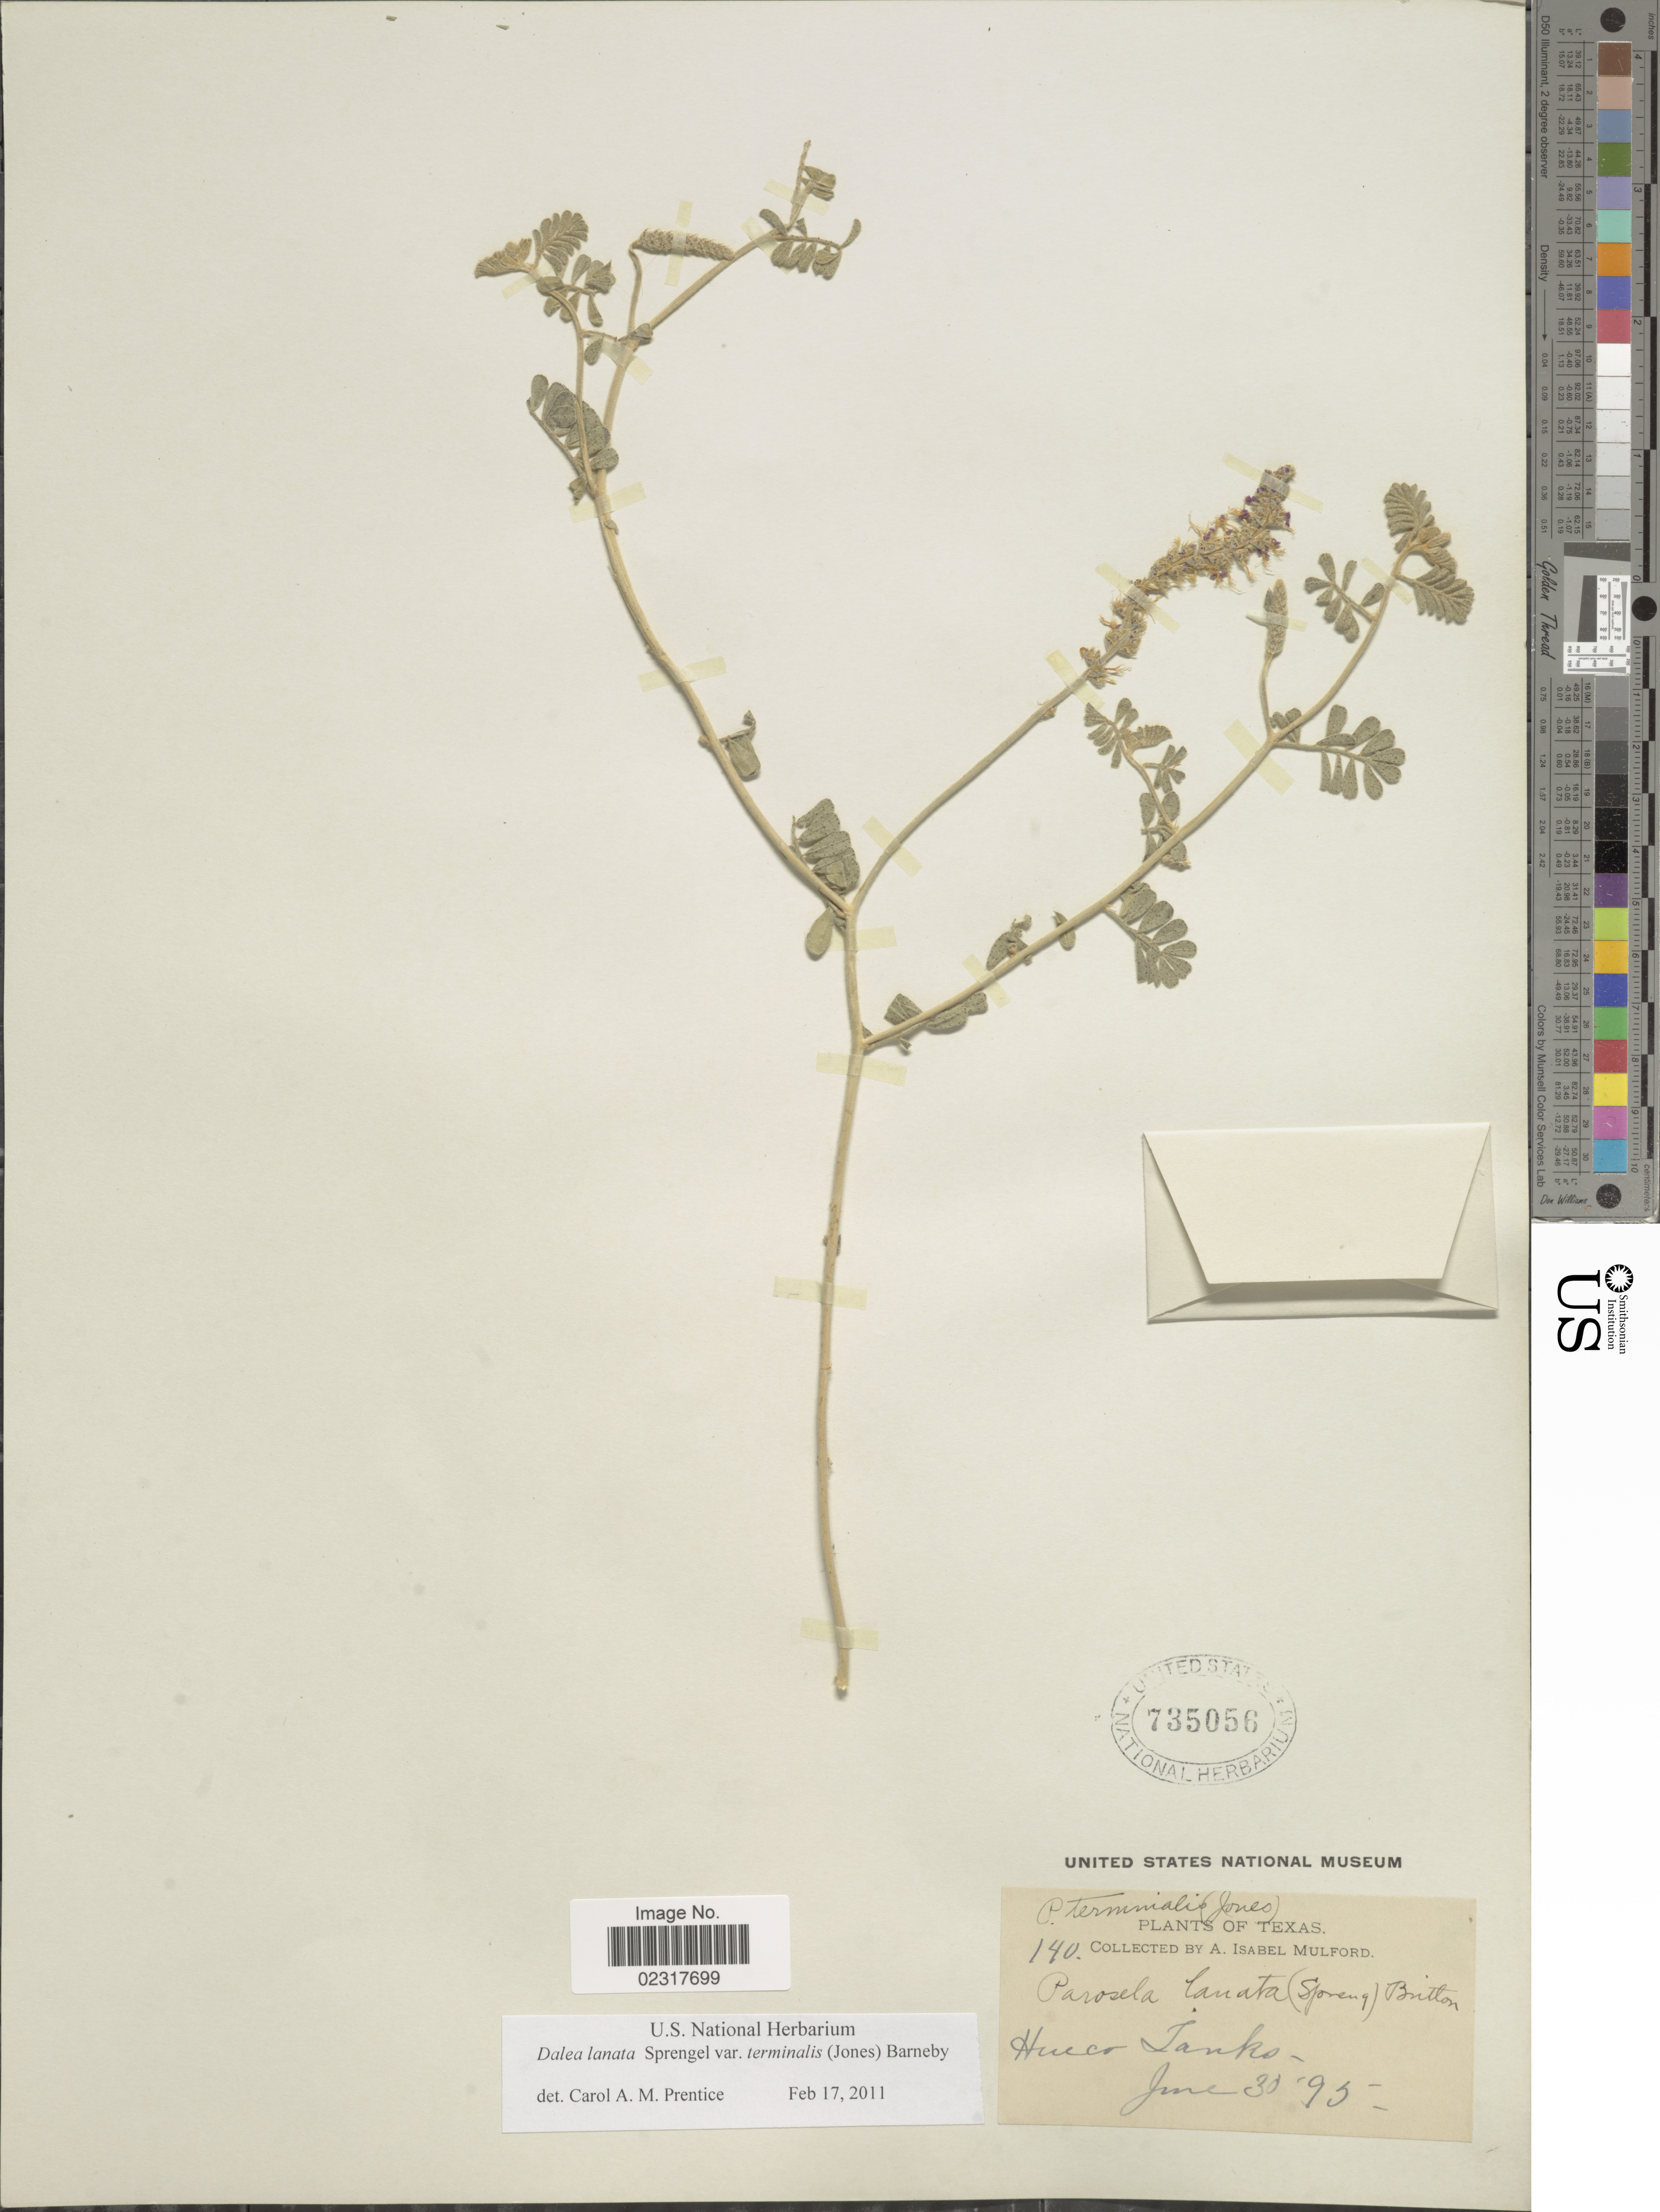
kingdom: Plantae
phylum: Tracheophyta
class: Magnoliopsida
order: Fabales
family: Fabaceae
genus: Dalea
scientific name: Dalea lanata var. terminalis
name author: (M.E. Jones) Barneby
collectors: A. Mulford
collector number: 140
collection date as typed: Transcribed d/m/y: 30/6/95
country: United States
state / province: Texas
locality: Hueco Tanks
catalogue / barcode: US 735056